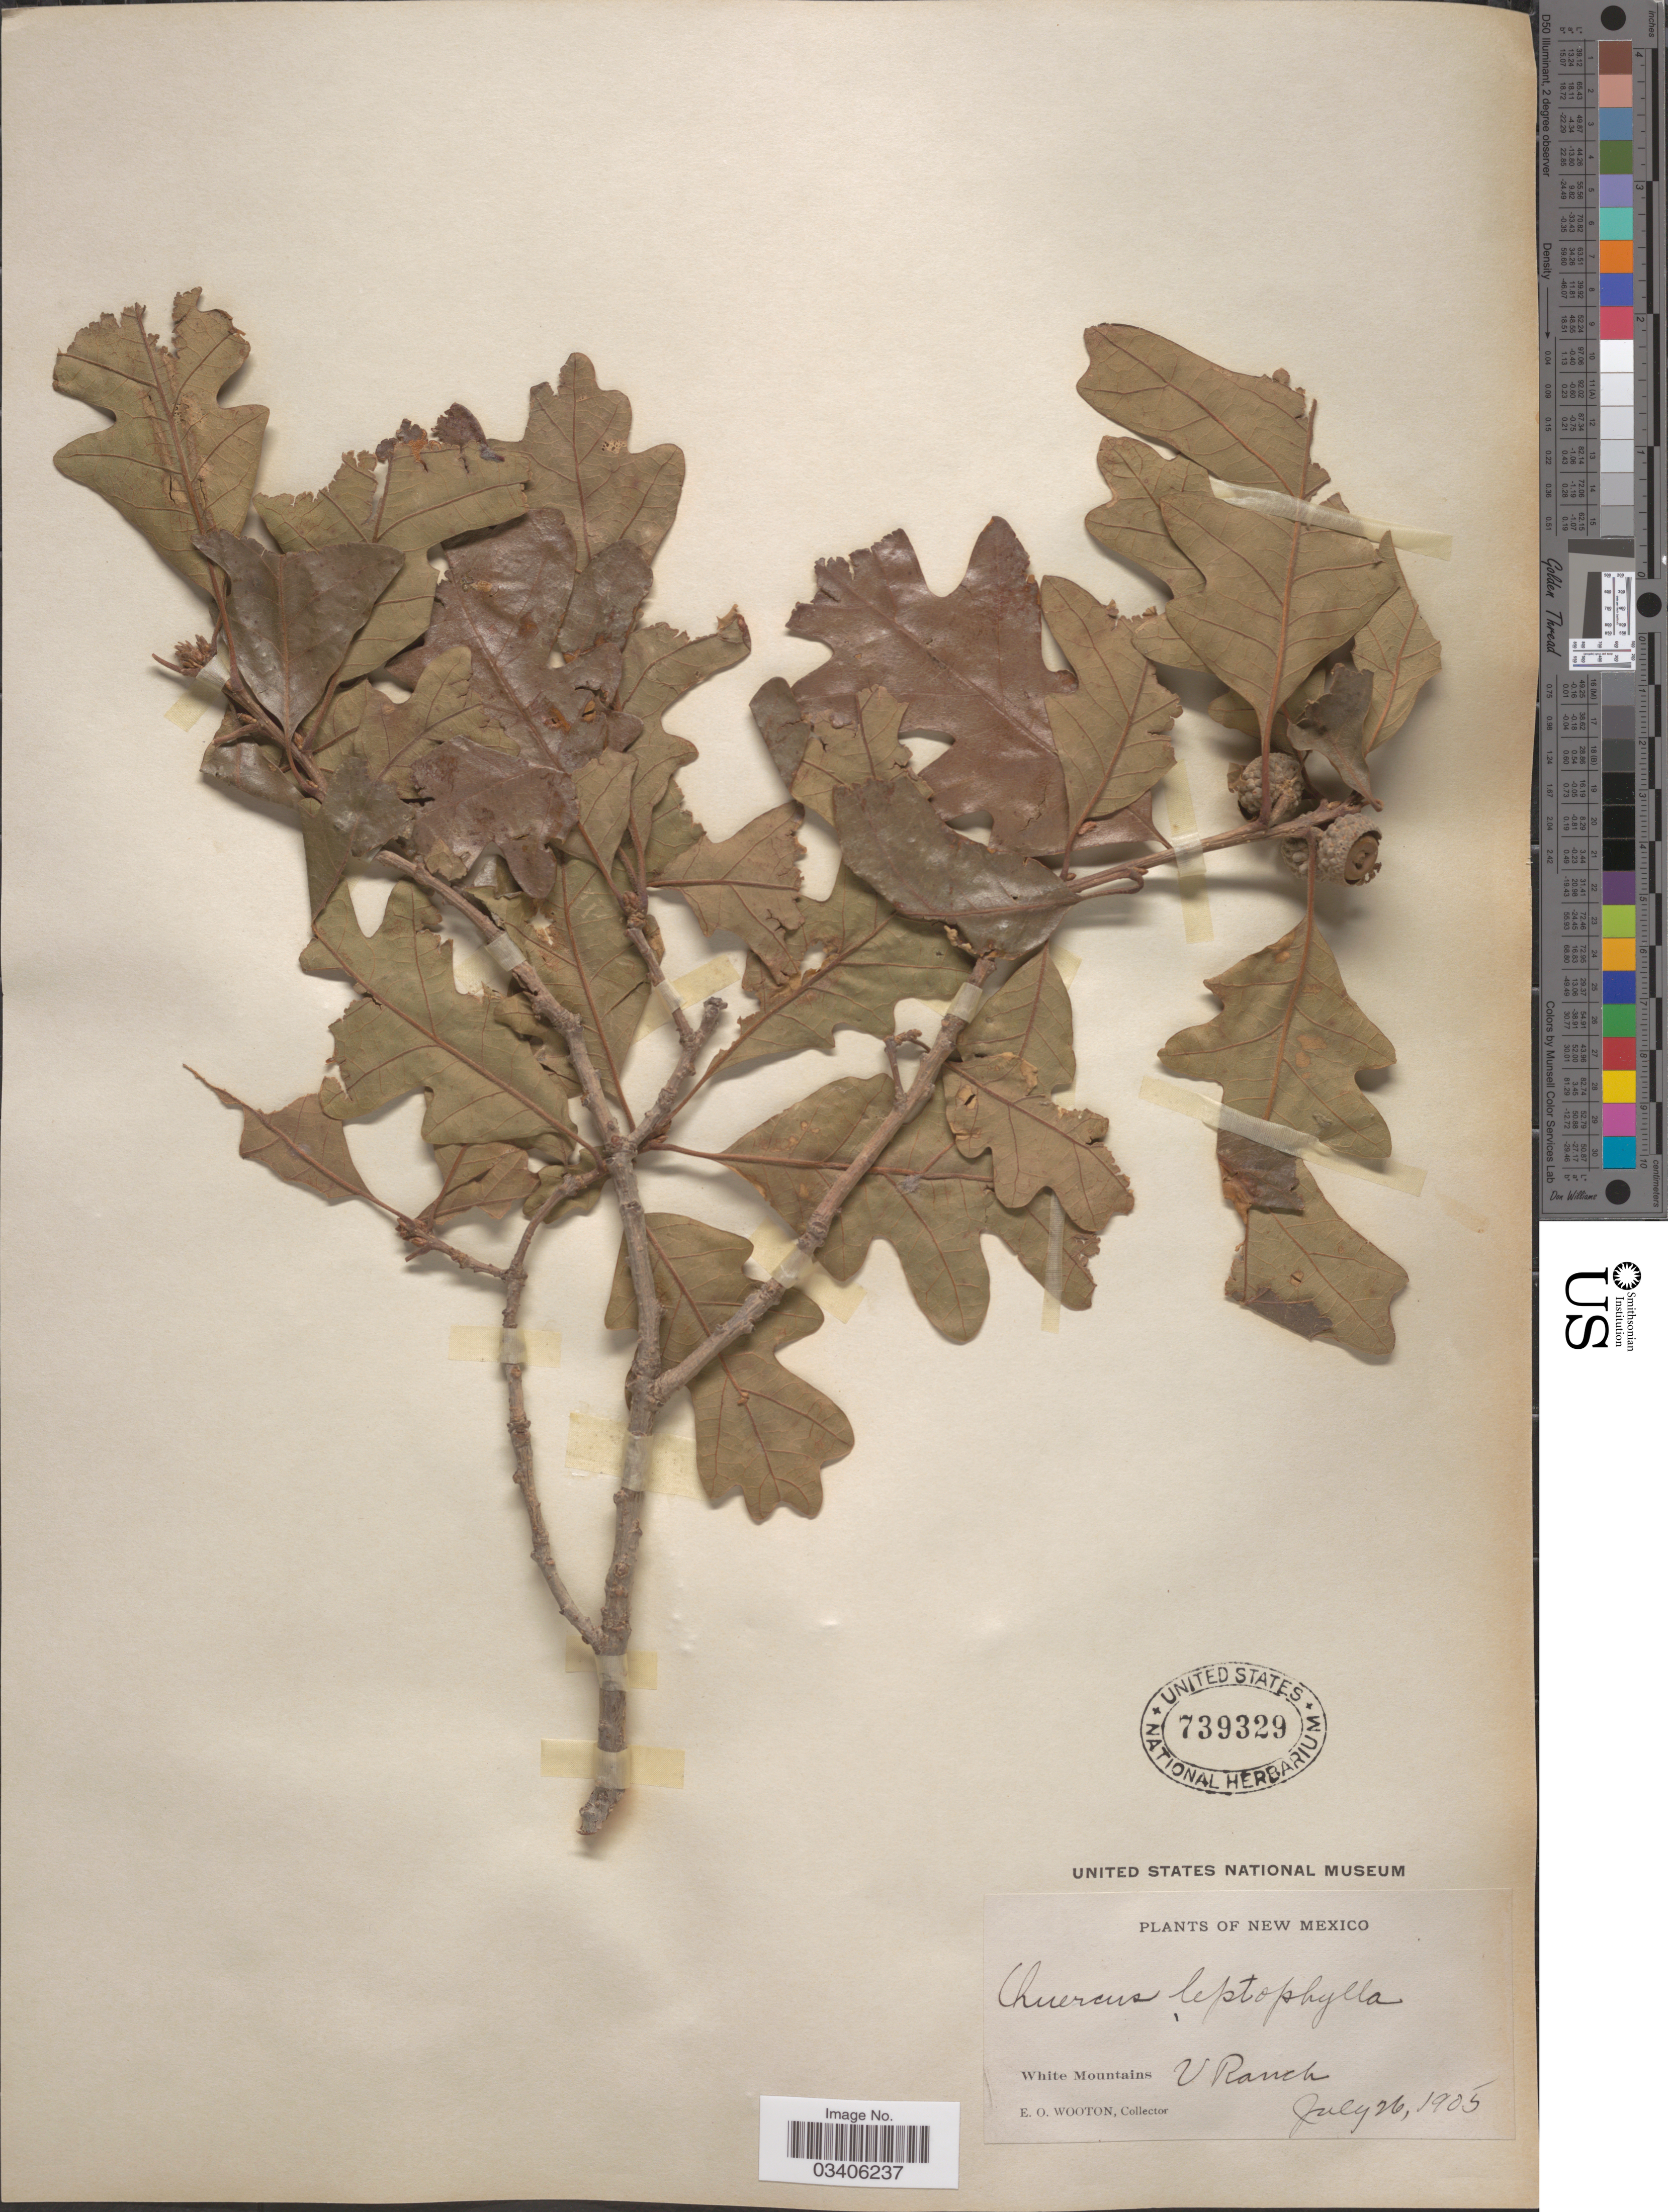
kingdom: Plantae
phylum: Tracheophyta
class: Magnoliopsida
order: Fagales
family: Fagaceae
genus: Quercus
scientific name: Quercus leptophylla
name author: Rydb.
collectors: E. O. Wooton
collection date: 1905-07-26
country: United States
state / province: New Mexico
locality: White Mountains. V. Ranch.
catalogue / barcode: US 739329